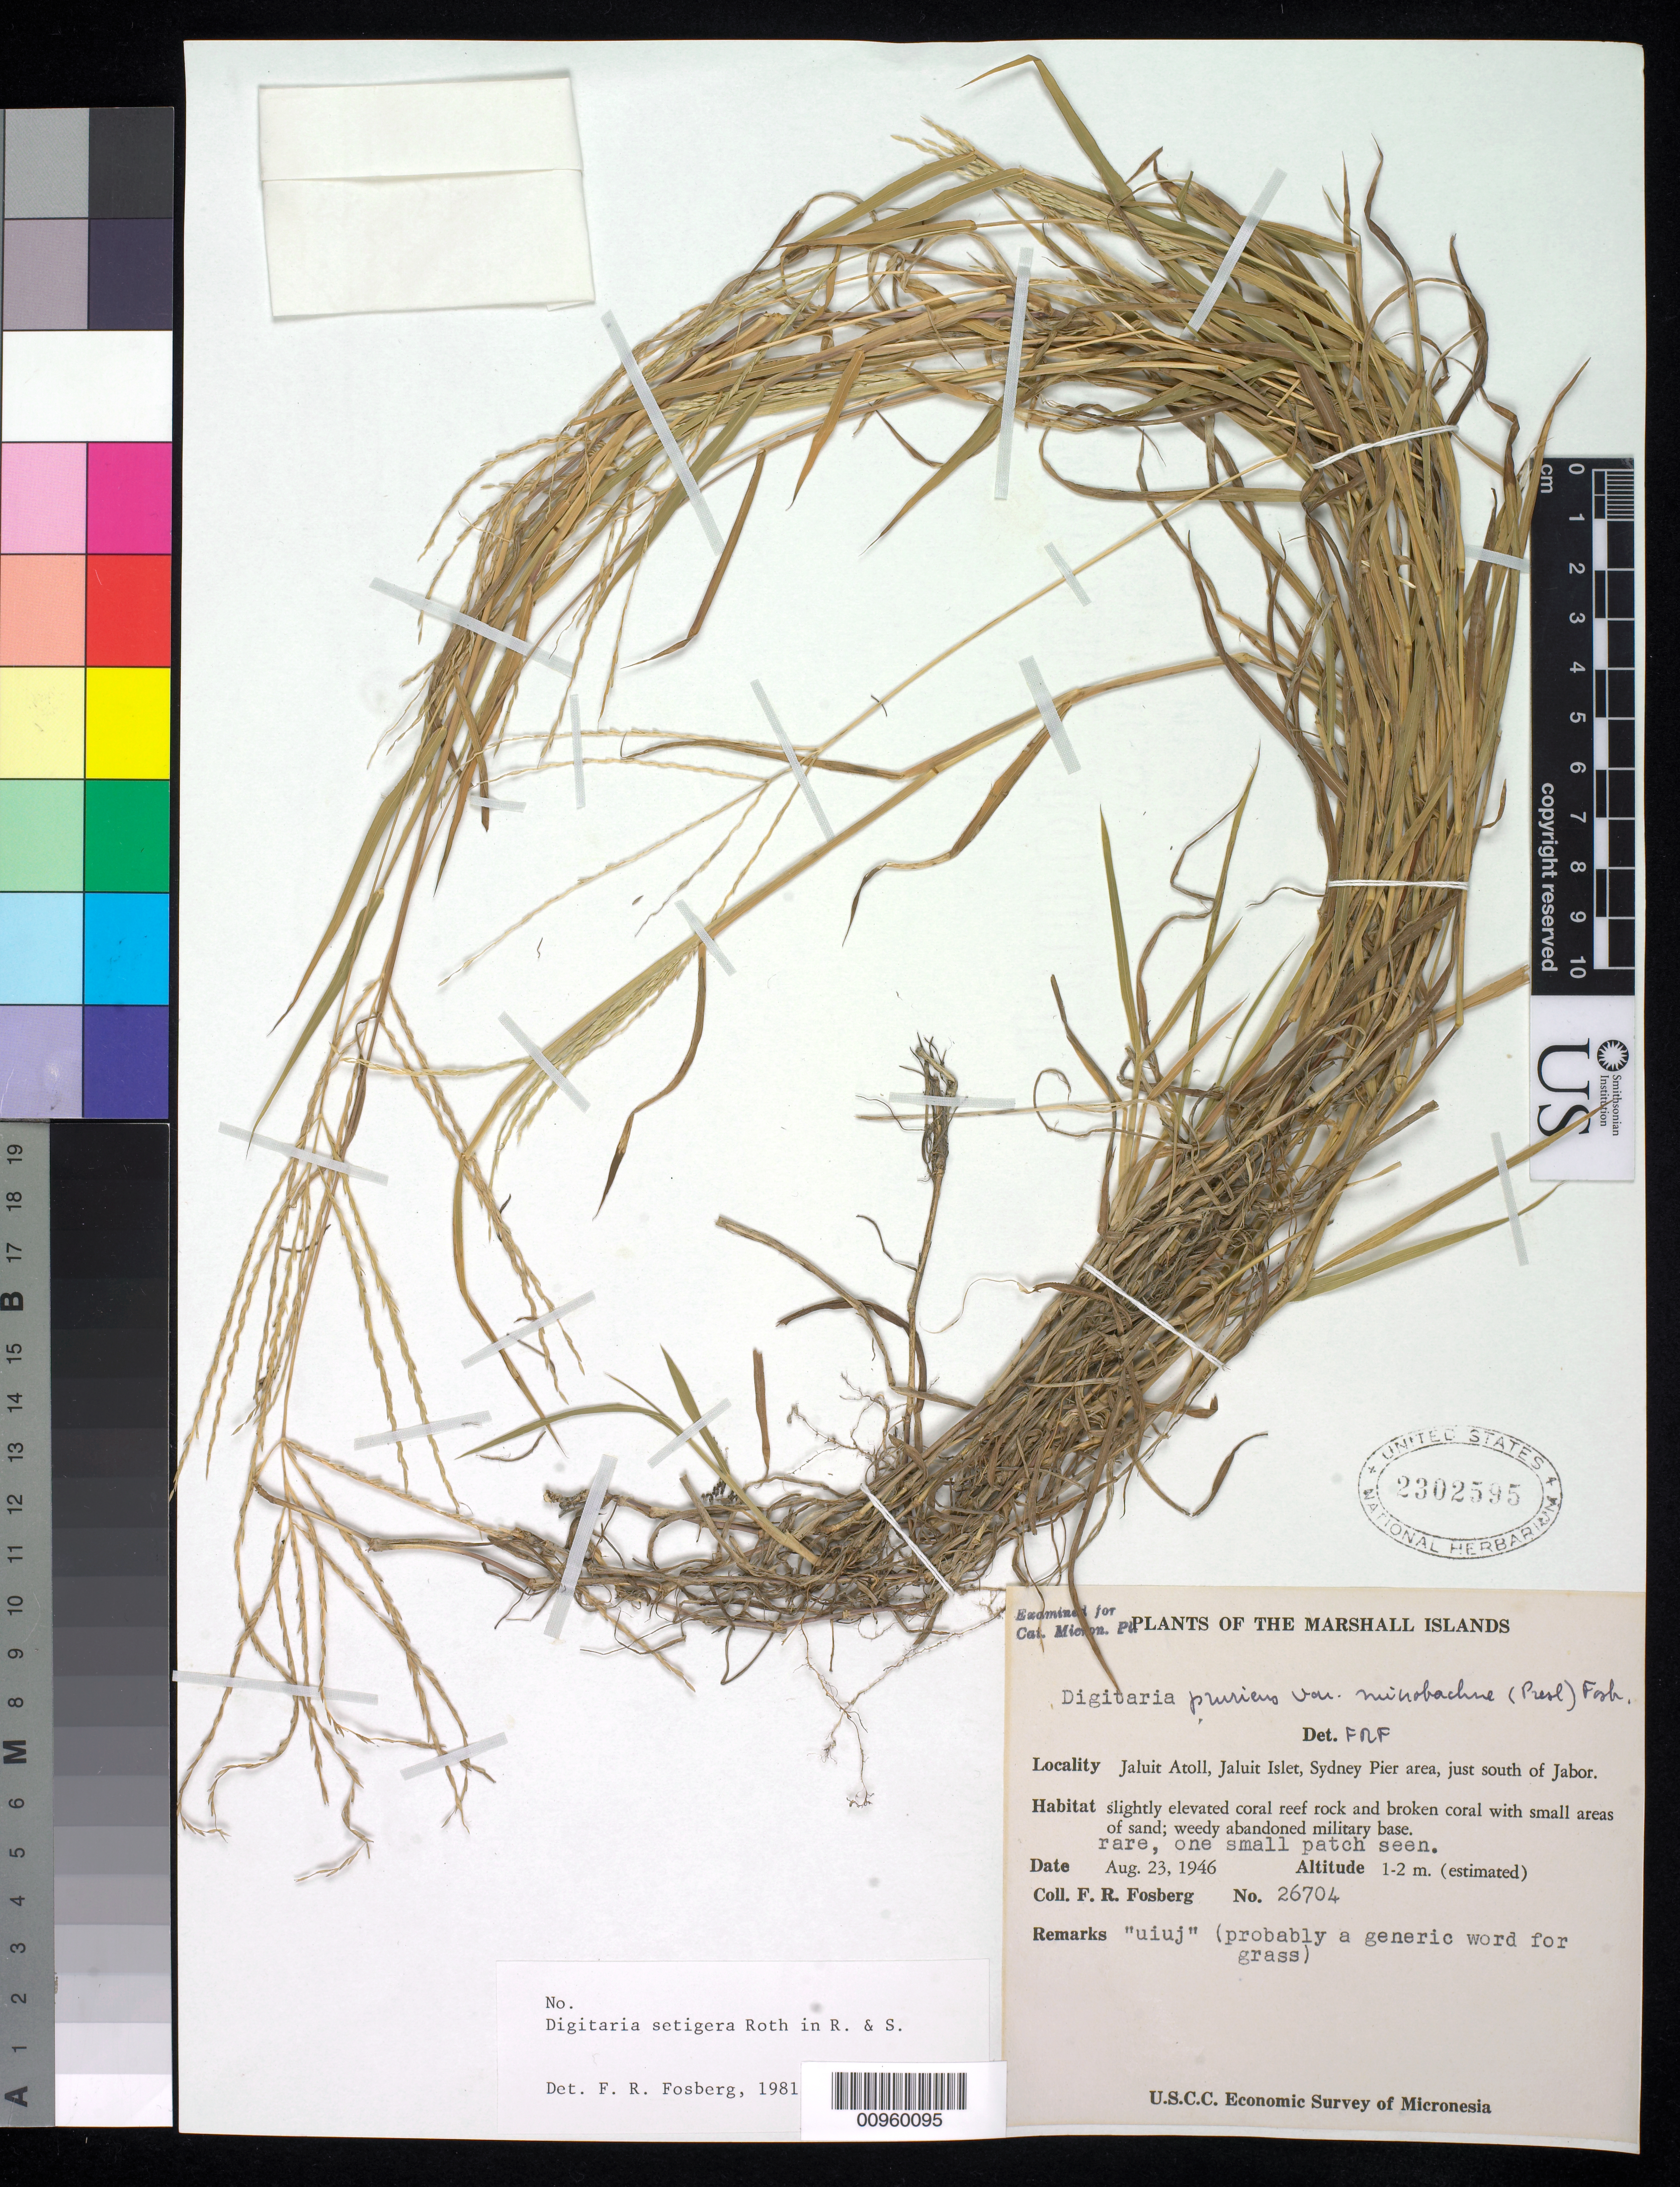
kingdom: Plantae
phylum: Tracheophyta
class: Liliopsida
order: Poales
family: Poaceae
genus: Digitaria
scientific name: Digitaria setigera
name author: Roth in Roem. & Schult.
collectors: F. R. Fosberg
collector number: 26704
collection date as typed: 23 Aug 1946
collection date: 1946-08-23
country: Marshall Islands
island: Jaluit Atoll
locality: Sydney Pier area, just S of Jabor.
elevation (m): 1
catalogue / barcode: US 2302595